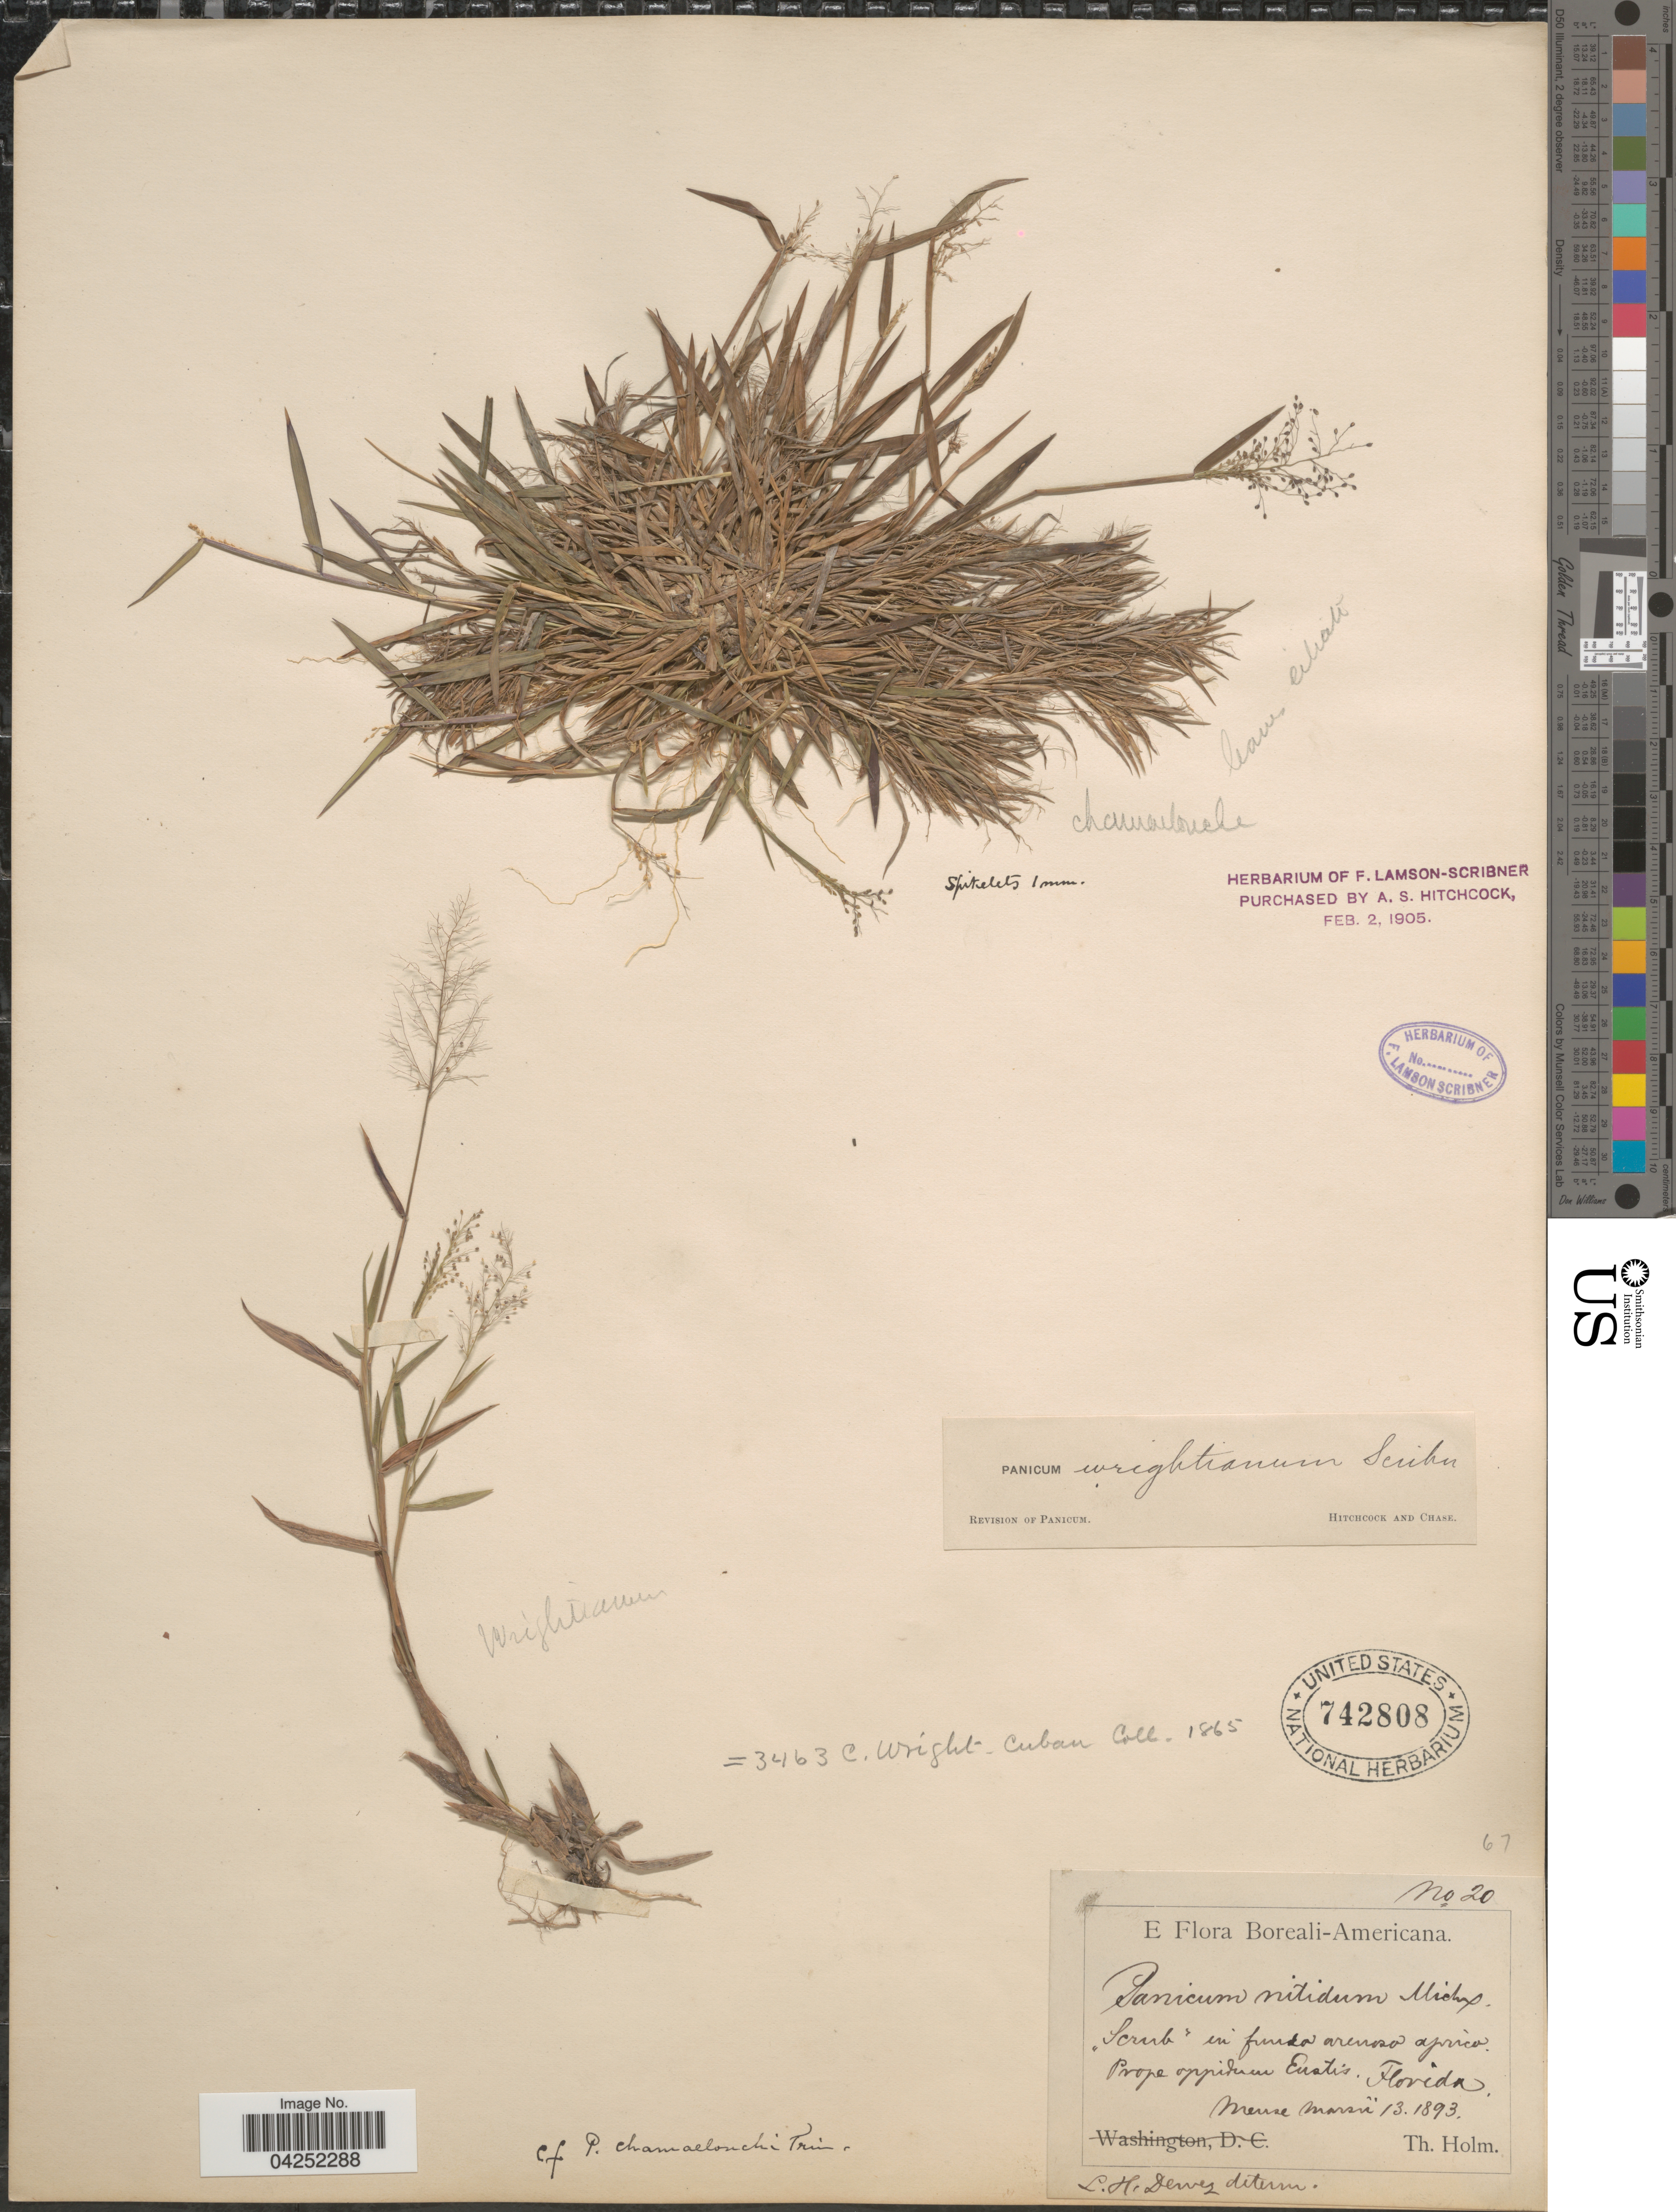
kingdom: Plantae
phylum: Tracheophyta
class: Liliopsida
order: Poales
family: Poaceae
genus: Dichanthelium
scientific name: Dichanthelium acuminatum var. longiligulatum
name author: (Nash) Gould & C.A. Clark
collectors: T. Holm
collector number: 20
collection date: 1893-03-13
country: United States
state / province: Florida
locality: Boreali-Americana. Prope oppidum Eustis.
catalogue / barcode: US 742808